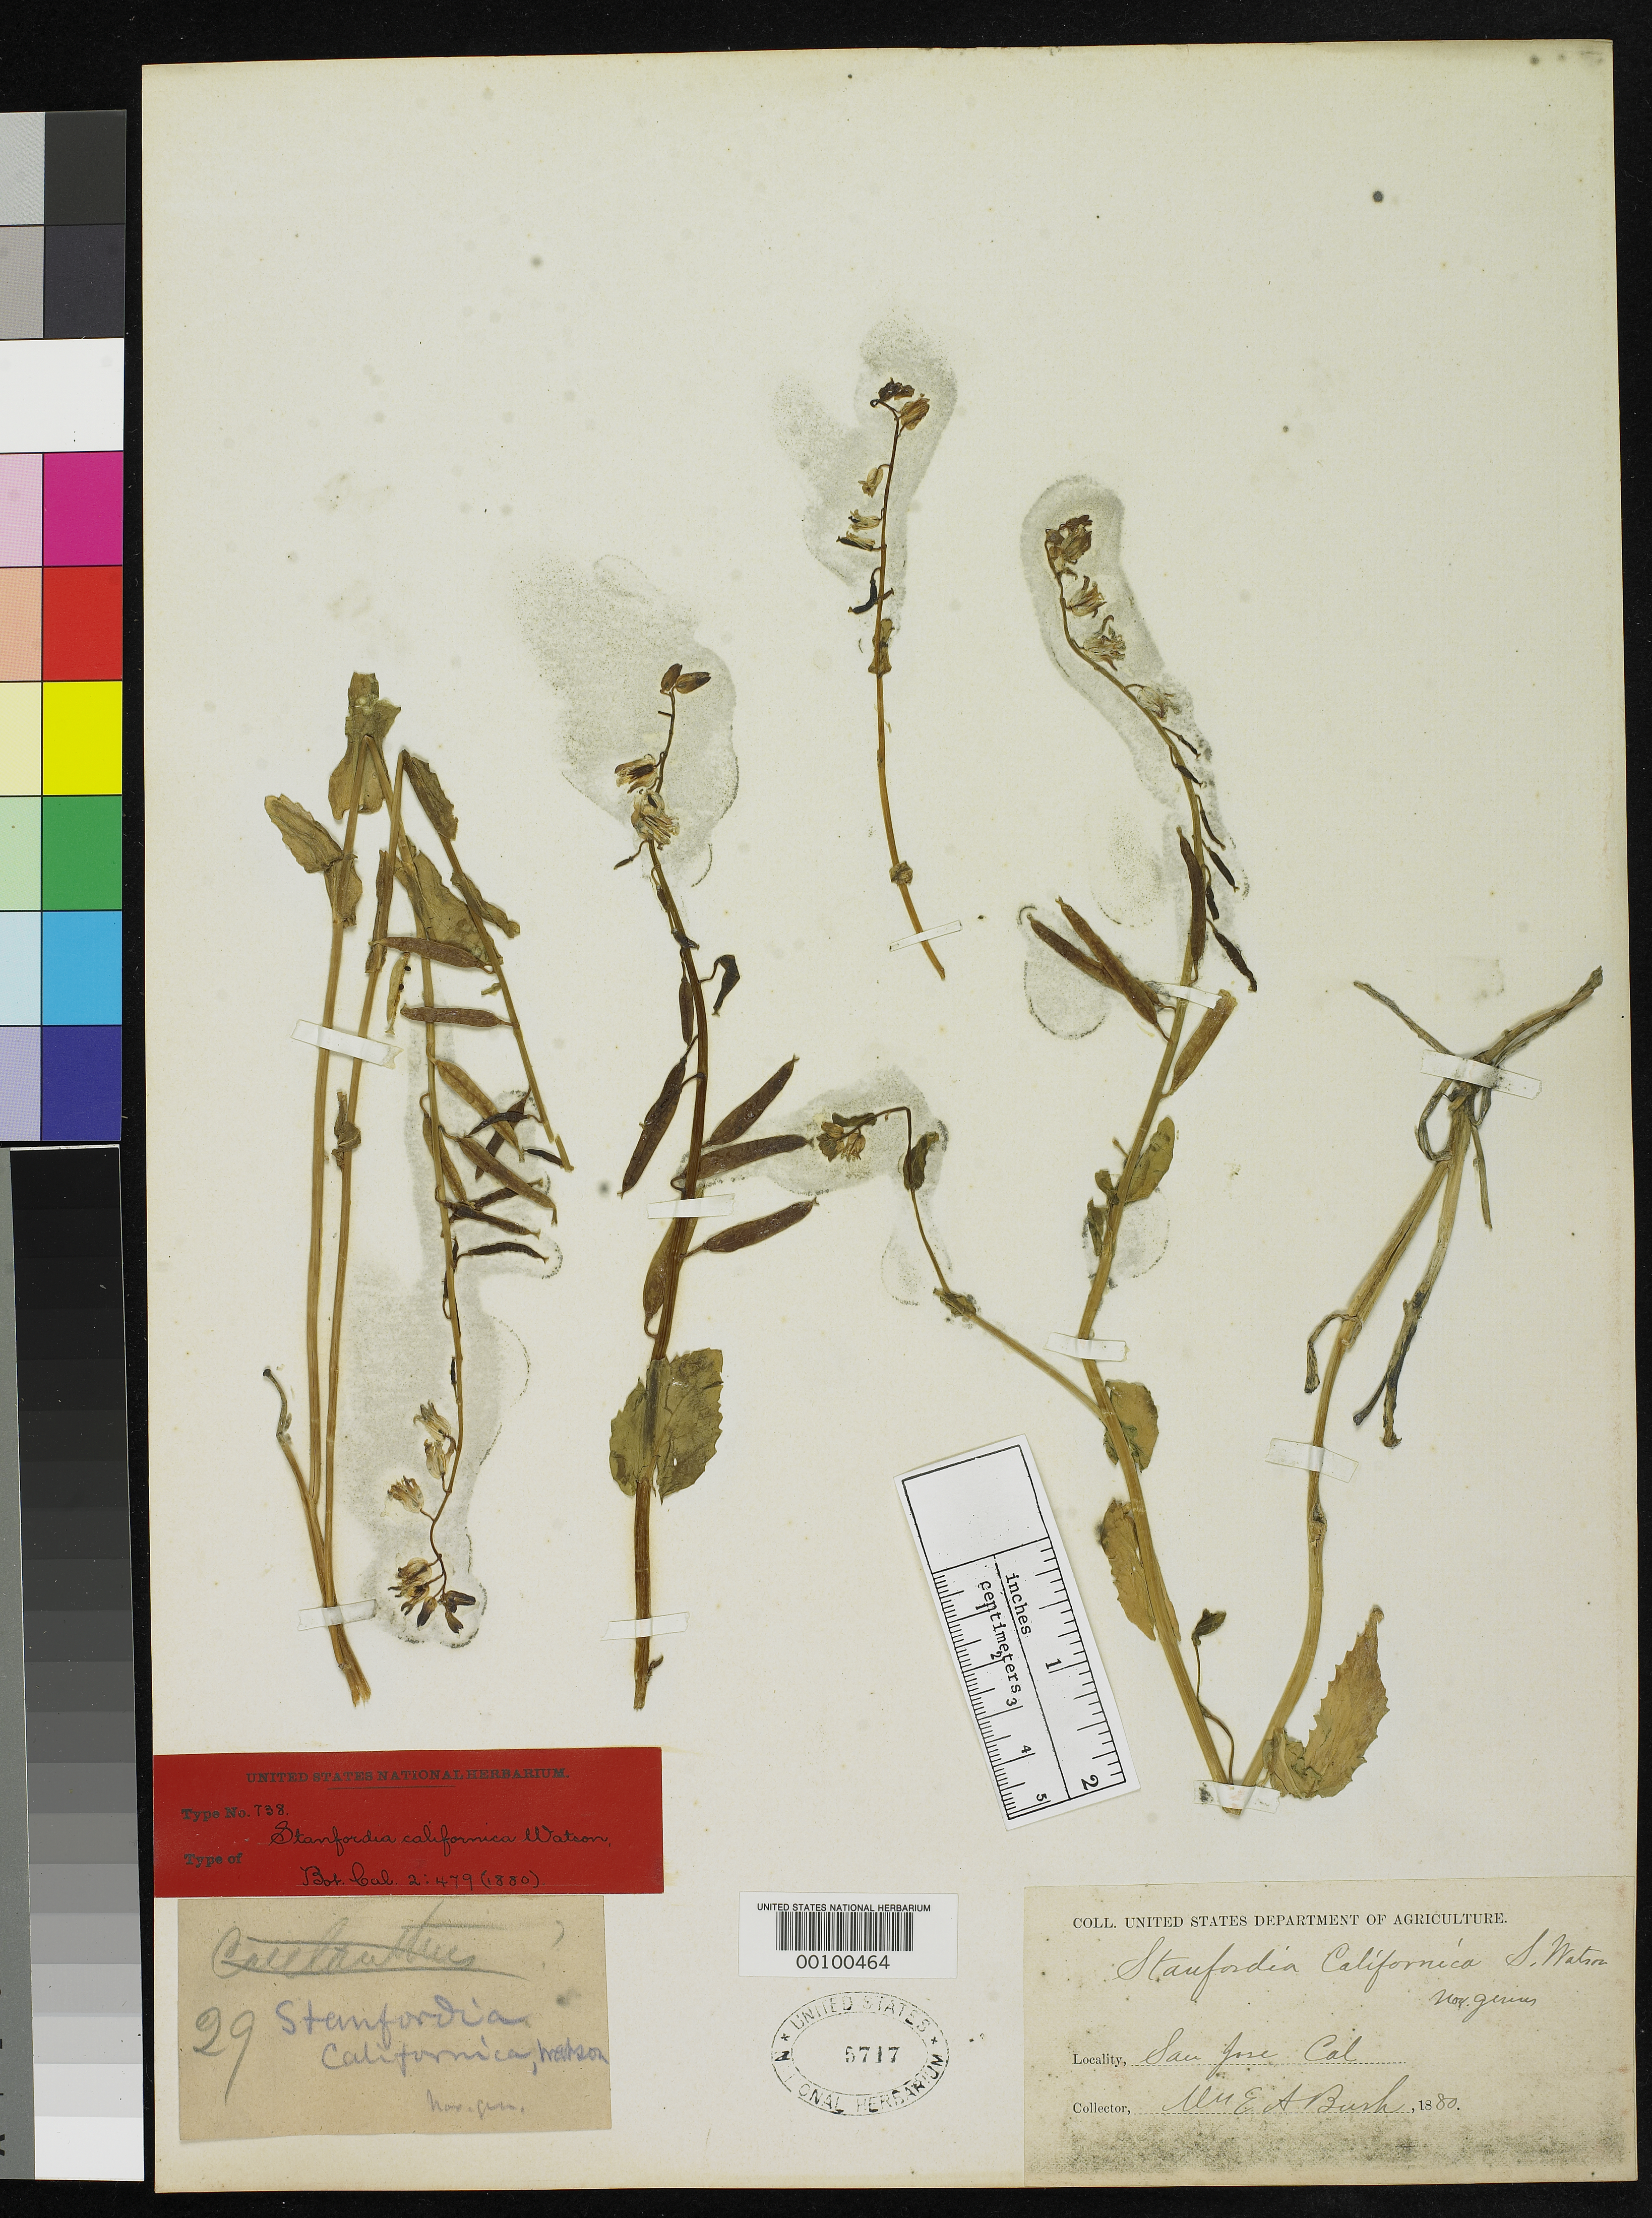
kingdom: Plantae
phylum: Tracheophyta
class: Magnoliopsida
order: Brassicales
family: Brassicaceae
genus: Stanfordia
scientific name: Stanfordia californica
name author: S. Watson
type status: Isotype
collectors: A. E. Bush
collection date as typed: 1880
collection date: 1880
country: United States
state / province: California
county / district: Santa Clara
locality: San Jose.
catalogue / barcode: US 5717